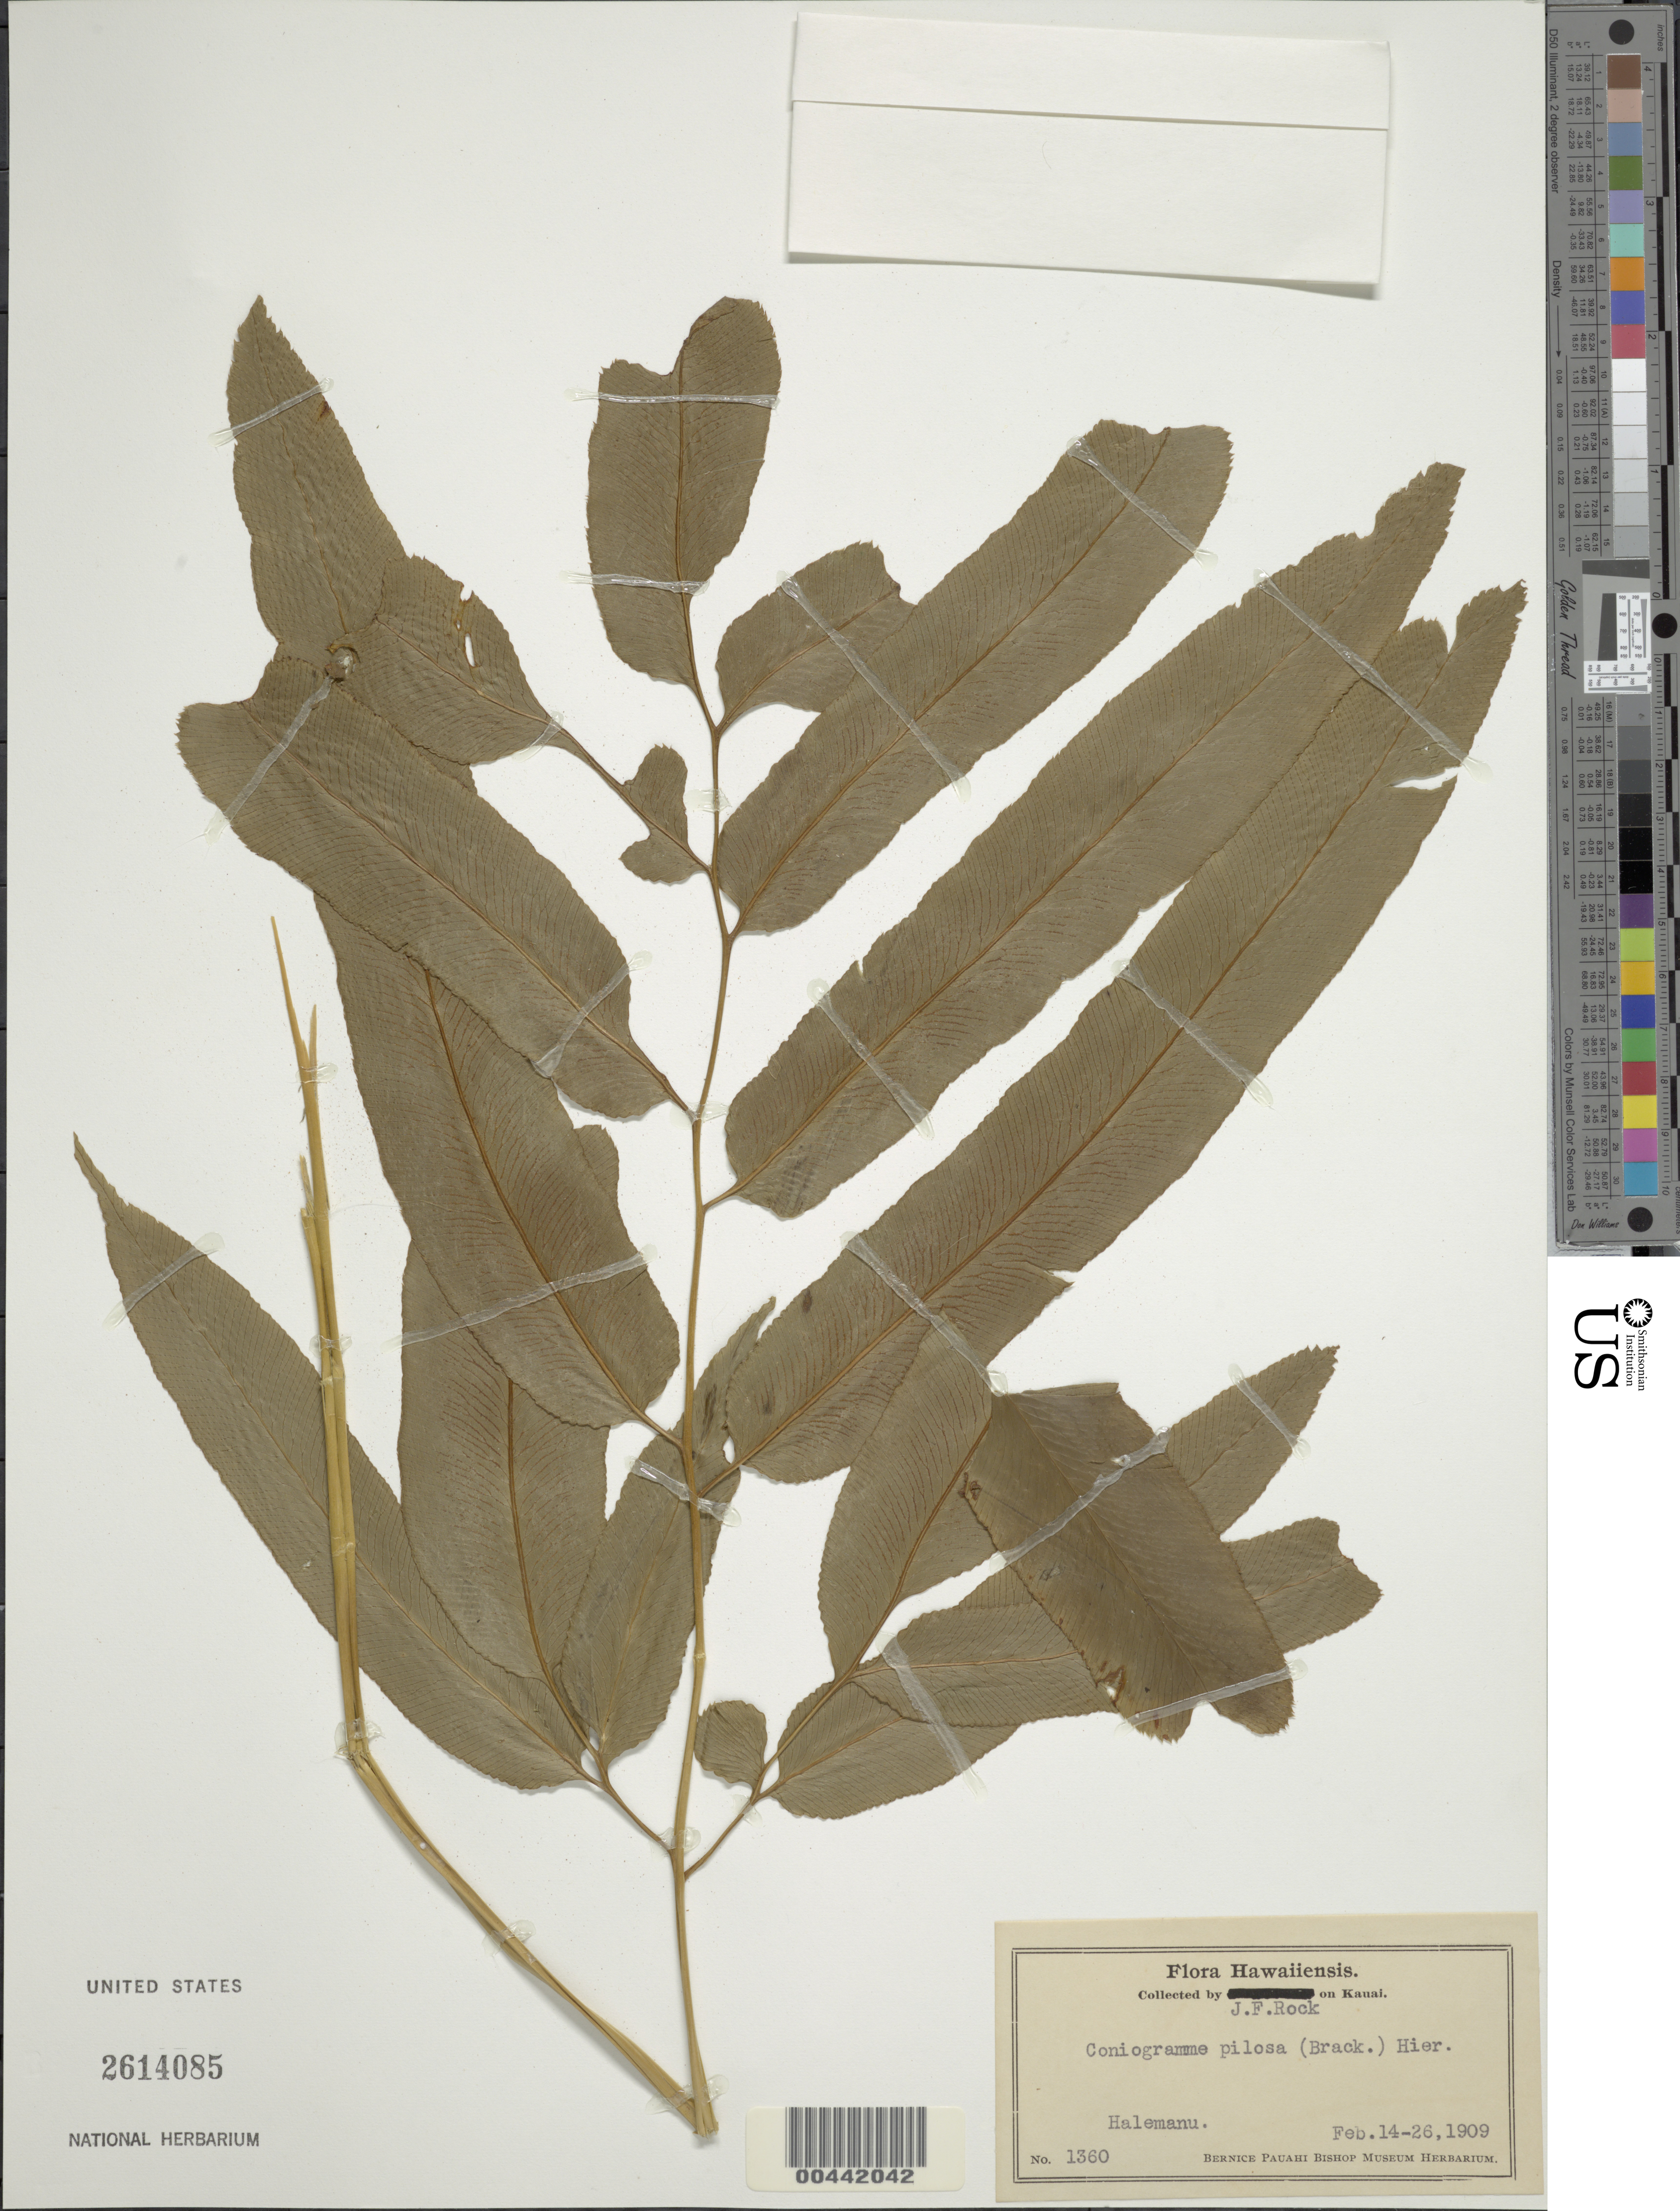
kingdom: Plantae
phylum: Tracheophyta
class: Polypodiopsida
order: Polypodiales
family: Pteridaceae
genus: Coniogramme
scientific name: Coniogramme pilosa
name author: (Brack.) Hieron.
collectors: J. F. Rock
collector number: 1360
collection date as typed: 14 Feb 1909 to 26 Feb 1909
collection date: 1909-02-14/1909-02-26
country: United States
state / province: Hawaii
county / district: Kauai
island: Kaua'i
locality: Halemanu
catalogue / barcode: US 2614085